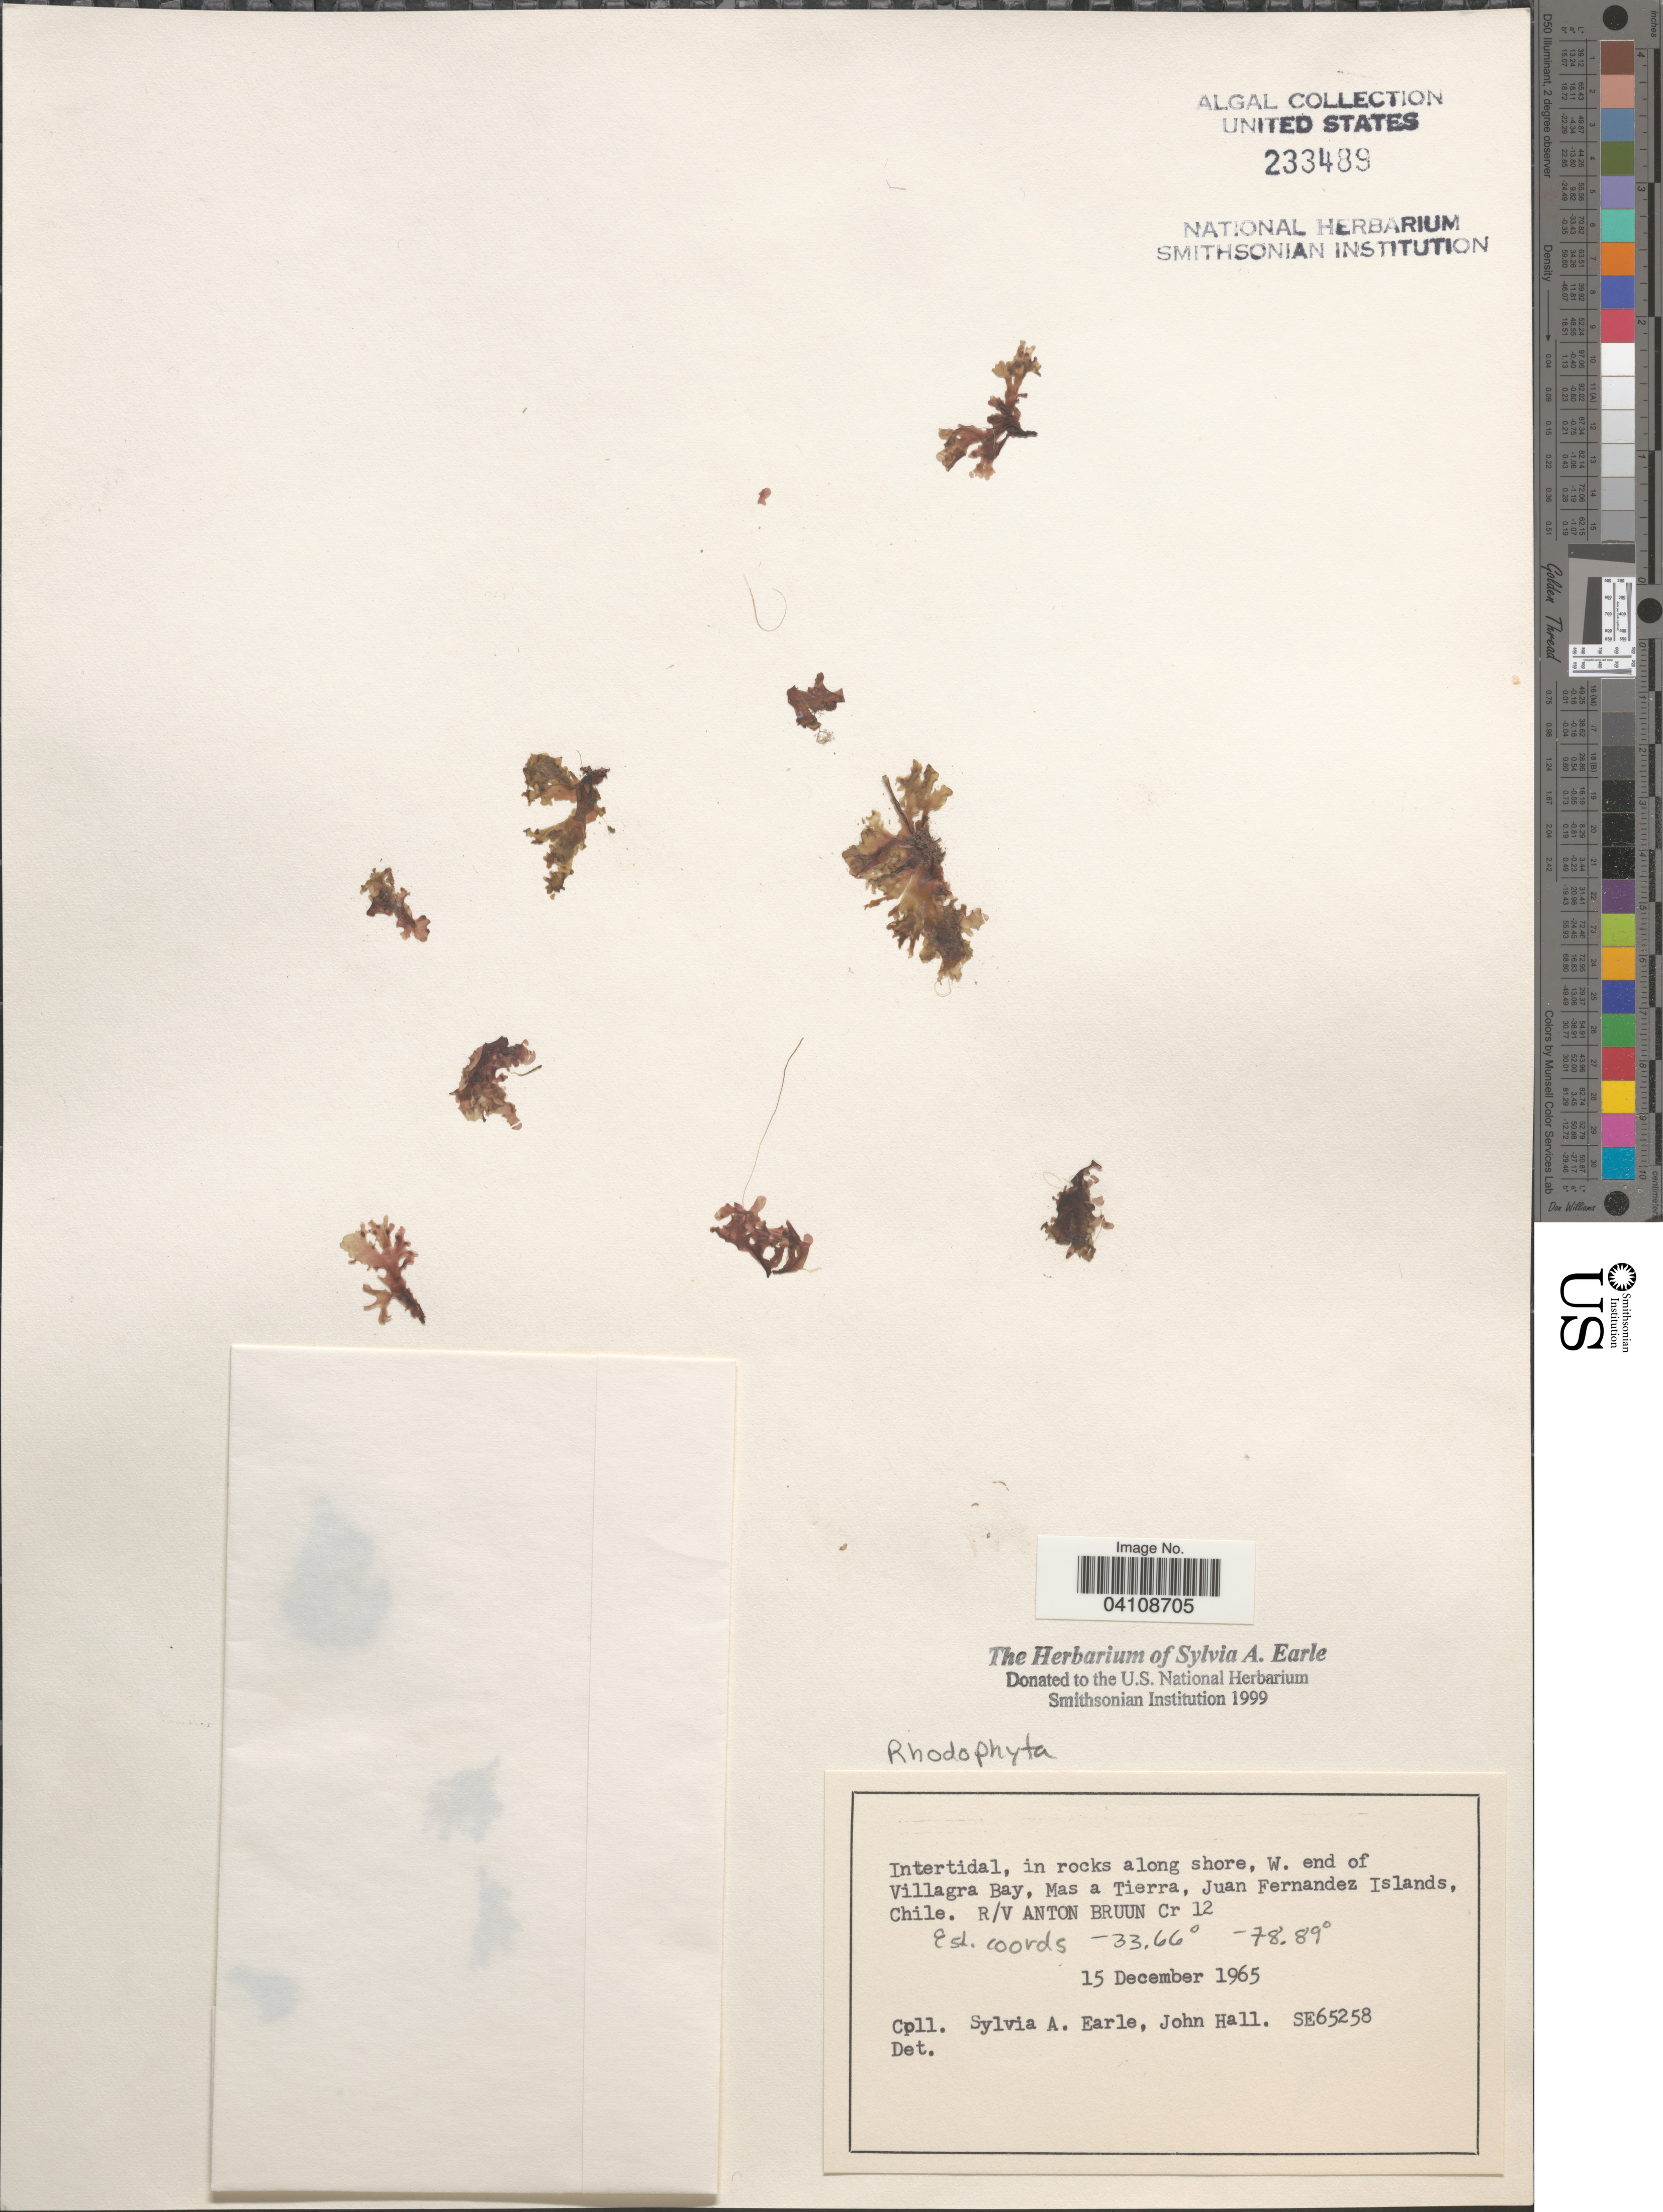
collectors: S. A. Earle & J. Hall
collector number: SE65258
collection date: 1965-12-15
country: Chile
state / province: Valparaíso (V)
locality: Intertidal, in rocks along shore, W. end of Villagra Bay, Mas a Tierra, Juan Fernandez Islands. R/V Anton Bruun Cr 12.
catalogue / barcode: US 233489